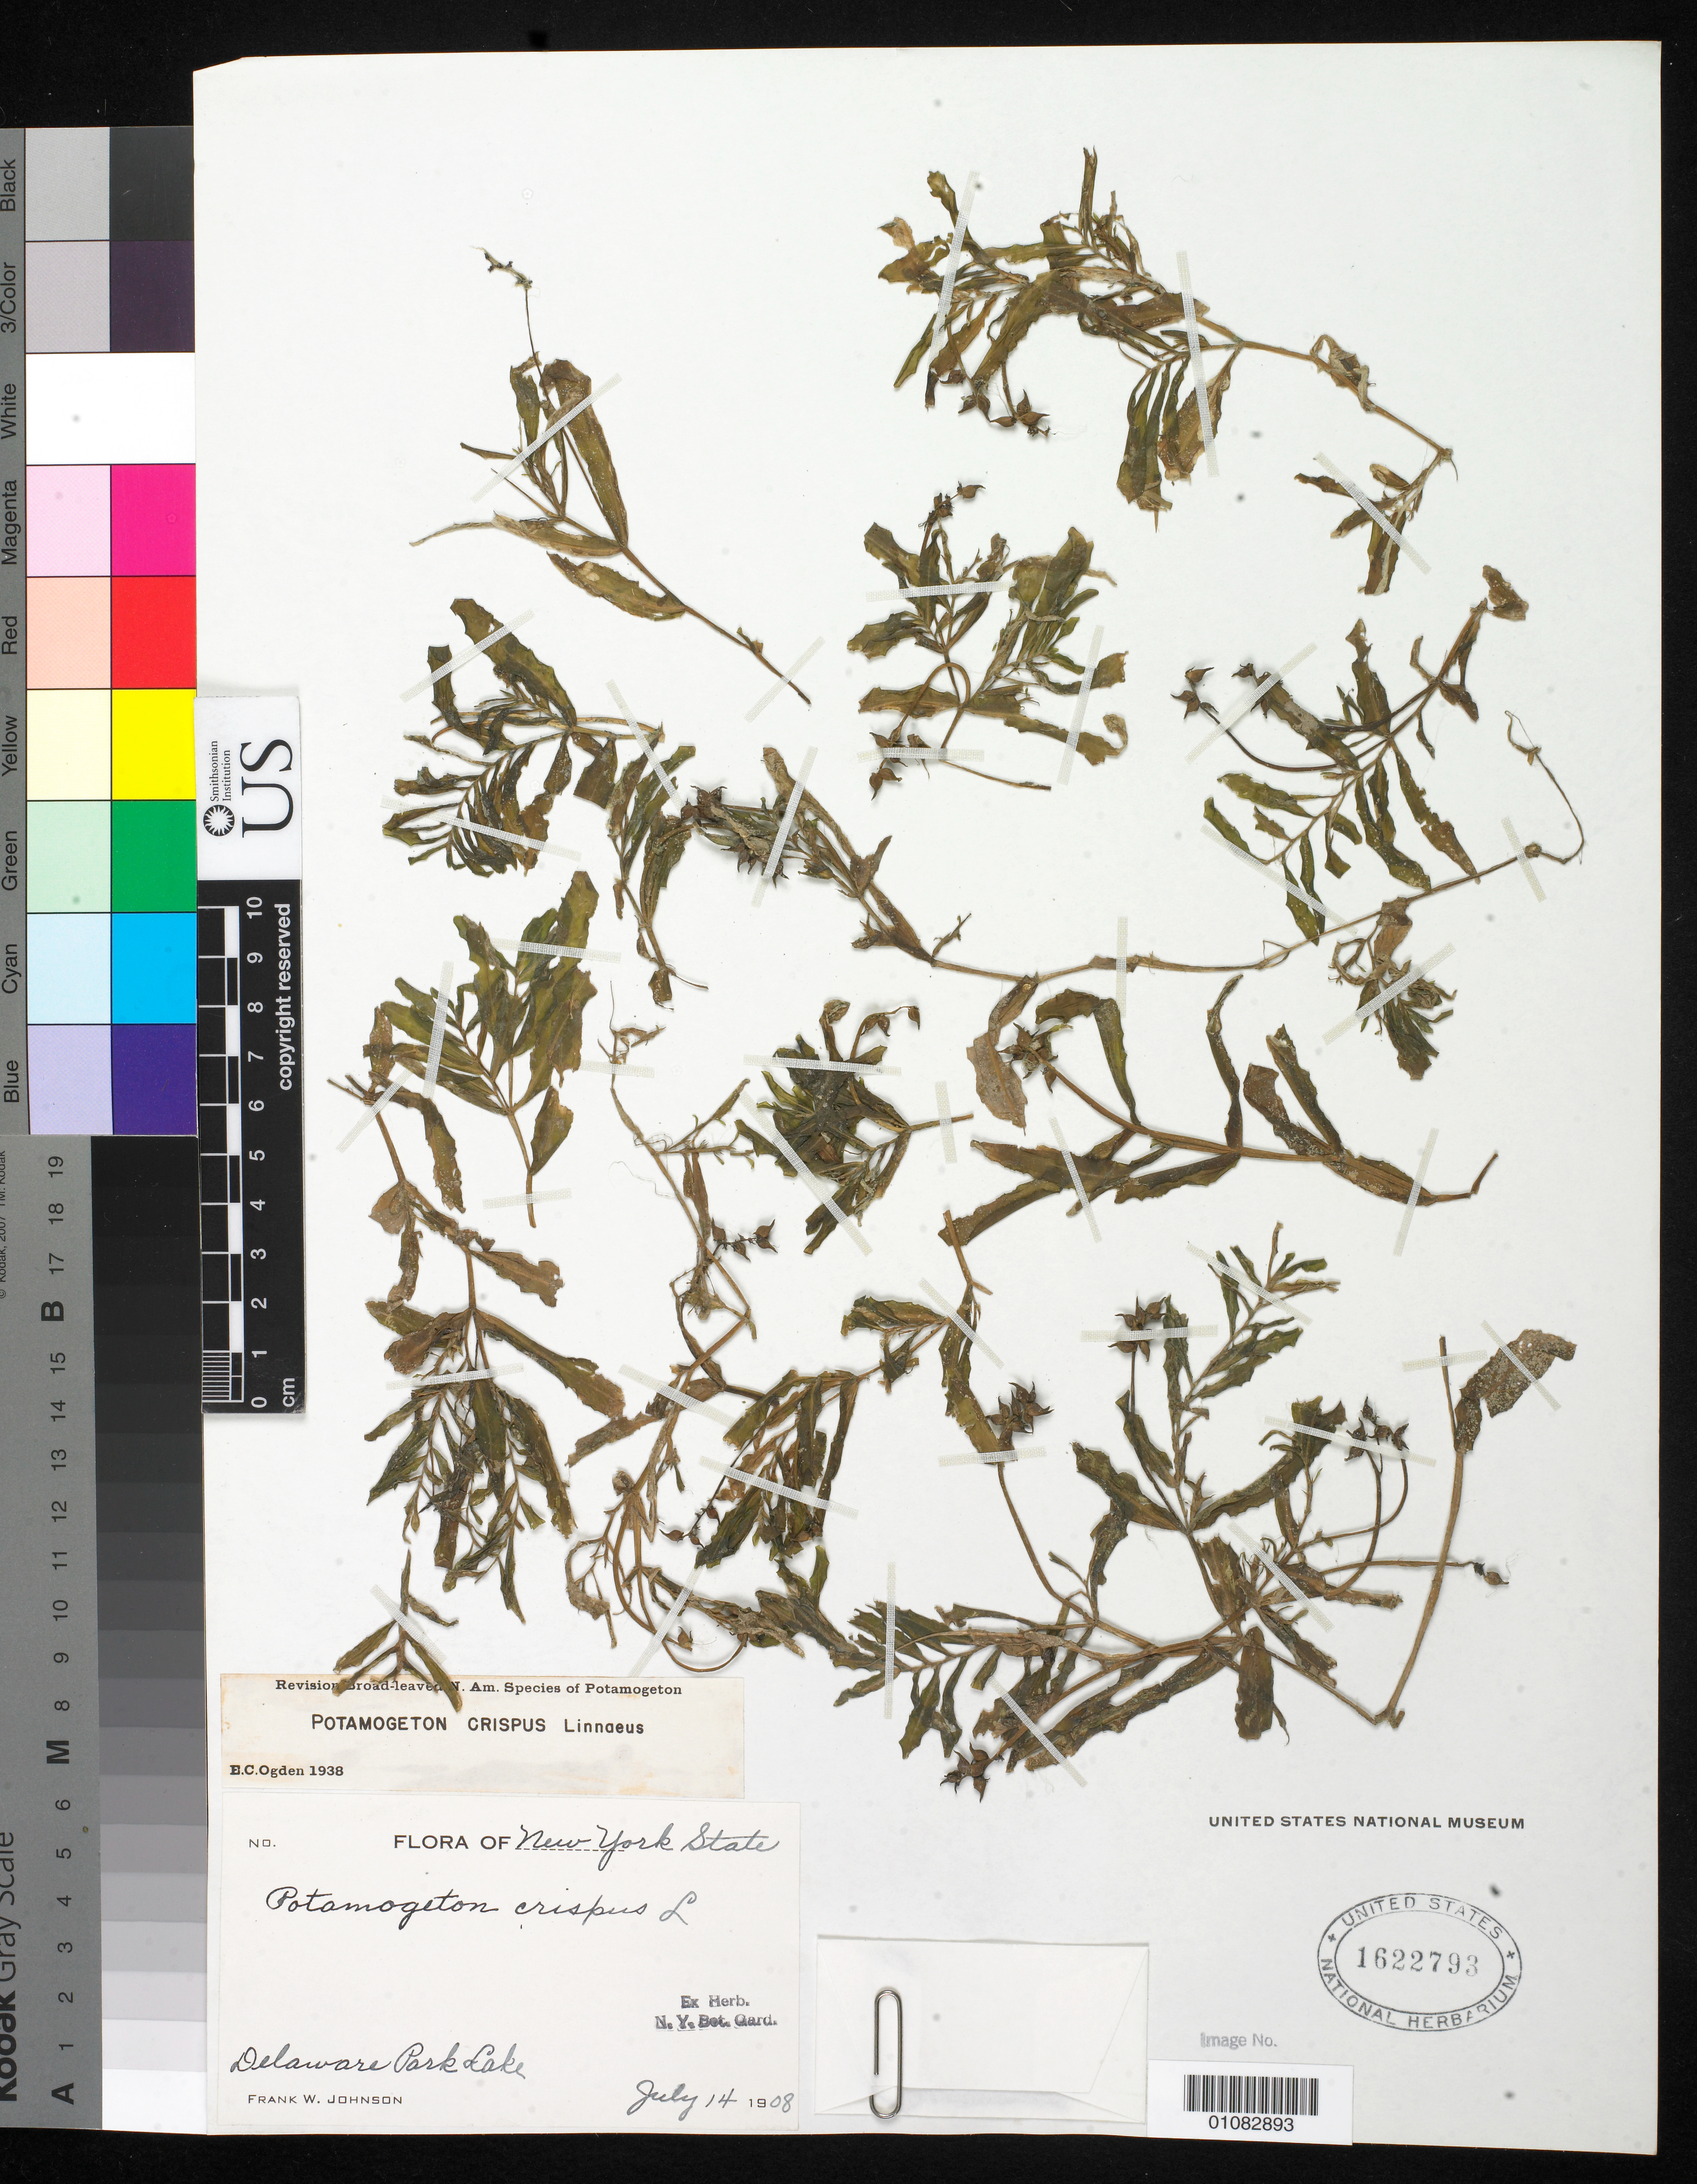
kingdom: Plantae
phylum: Tracheophyta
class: Liliopsida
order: Alismatales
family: Potamogetonaceae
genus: Potamogeton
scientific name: Potamogeton crispus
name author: L.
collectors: F. W. Johnson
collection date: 1908-07-14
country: United States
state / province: New York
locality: Delaware Park Lake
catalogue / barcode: US 1622793